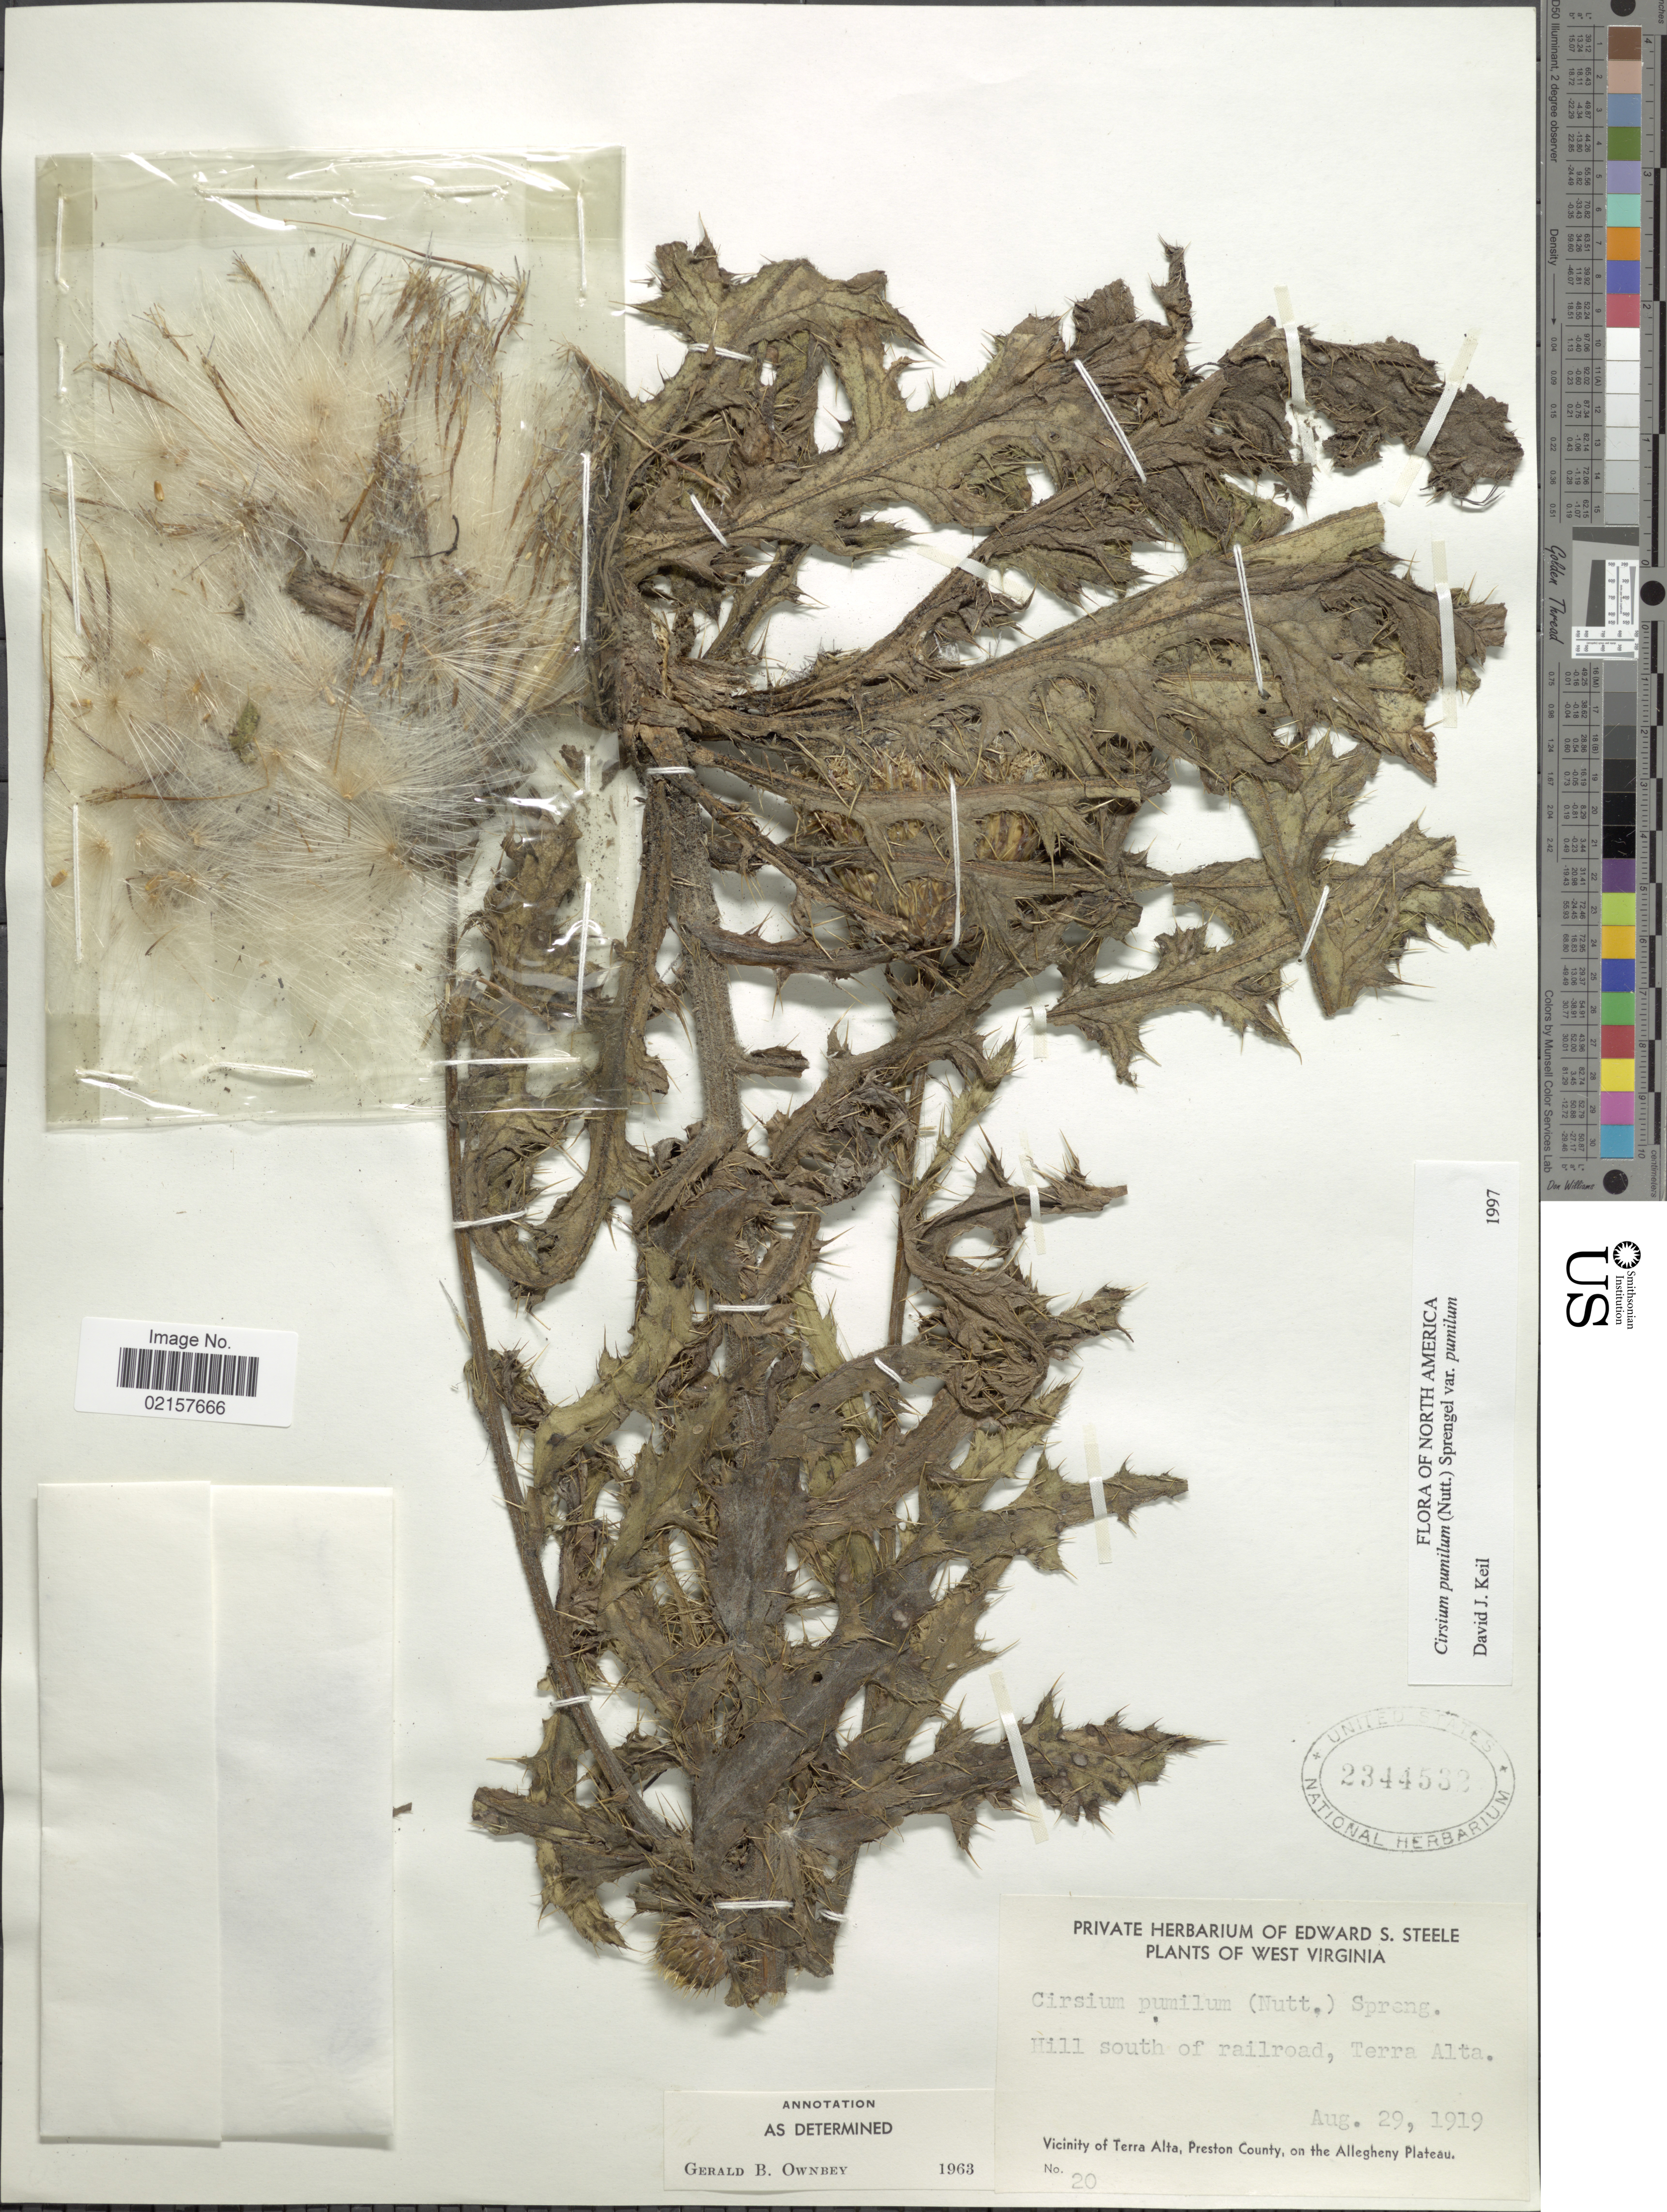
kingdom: Plantae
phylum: Tracheophyta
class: Magnoliopsida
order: Asterales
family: Asteraceae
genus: Cirsium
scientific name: Cirsium pumilum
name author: (Nutt.) Spreng.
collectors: ex herb. Edward S. Steele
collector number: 20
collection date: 1919-08-29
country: United States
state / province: West Virginia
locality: Hill south of railroad, Terra Alta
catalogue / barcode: US 2344533